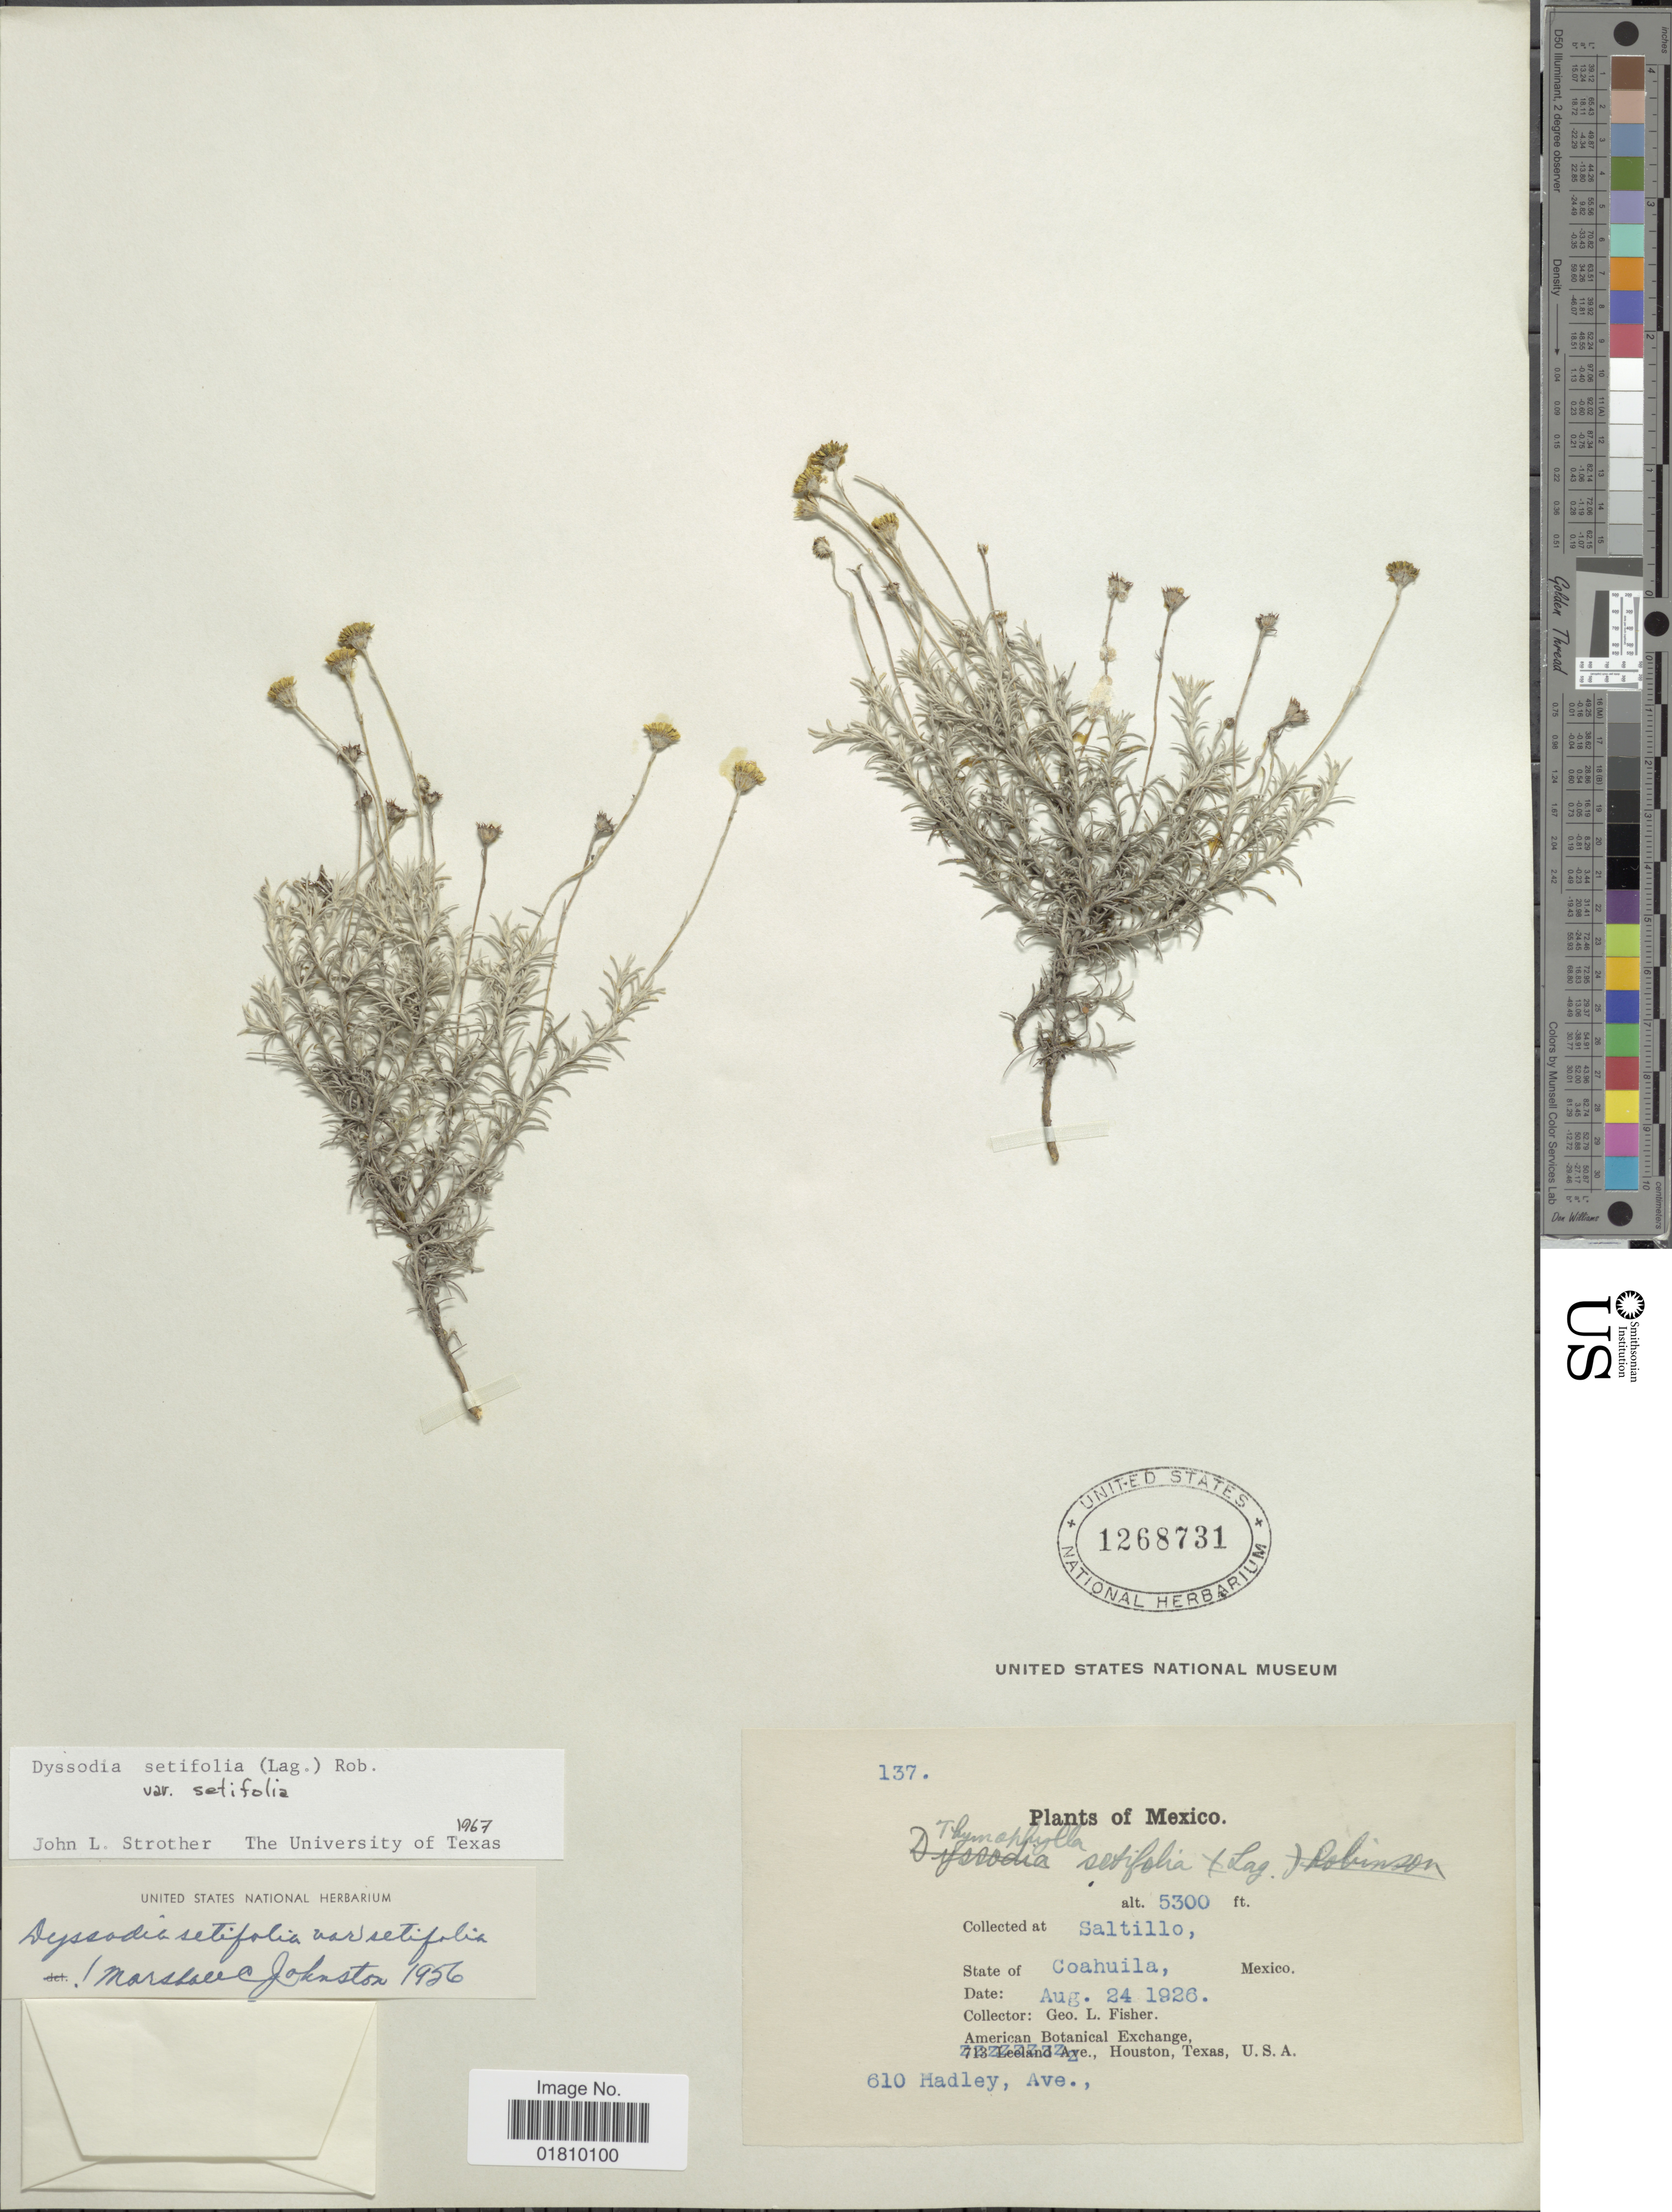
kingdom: Plantae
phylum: Tracheophyta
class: Magnoliopsida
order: Asterales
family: Asteraceae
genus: Thymophylla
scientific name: Thymophylla setifolia var. setifolia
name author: Lag.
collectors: G. L. Fisher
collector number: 137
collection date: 1926-08-24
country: Mexico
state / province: Coahuila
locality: Saltillo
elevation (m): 1615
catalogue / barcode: US 1268731